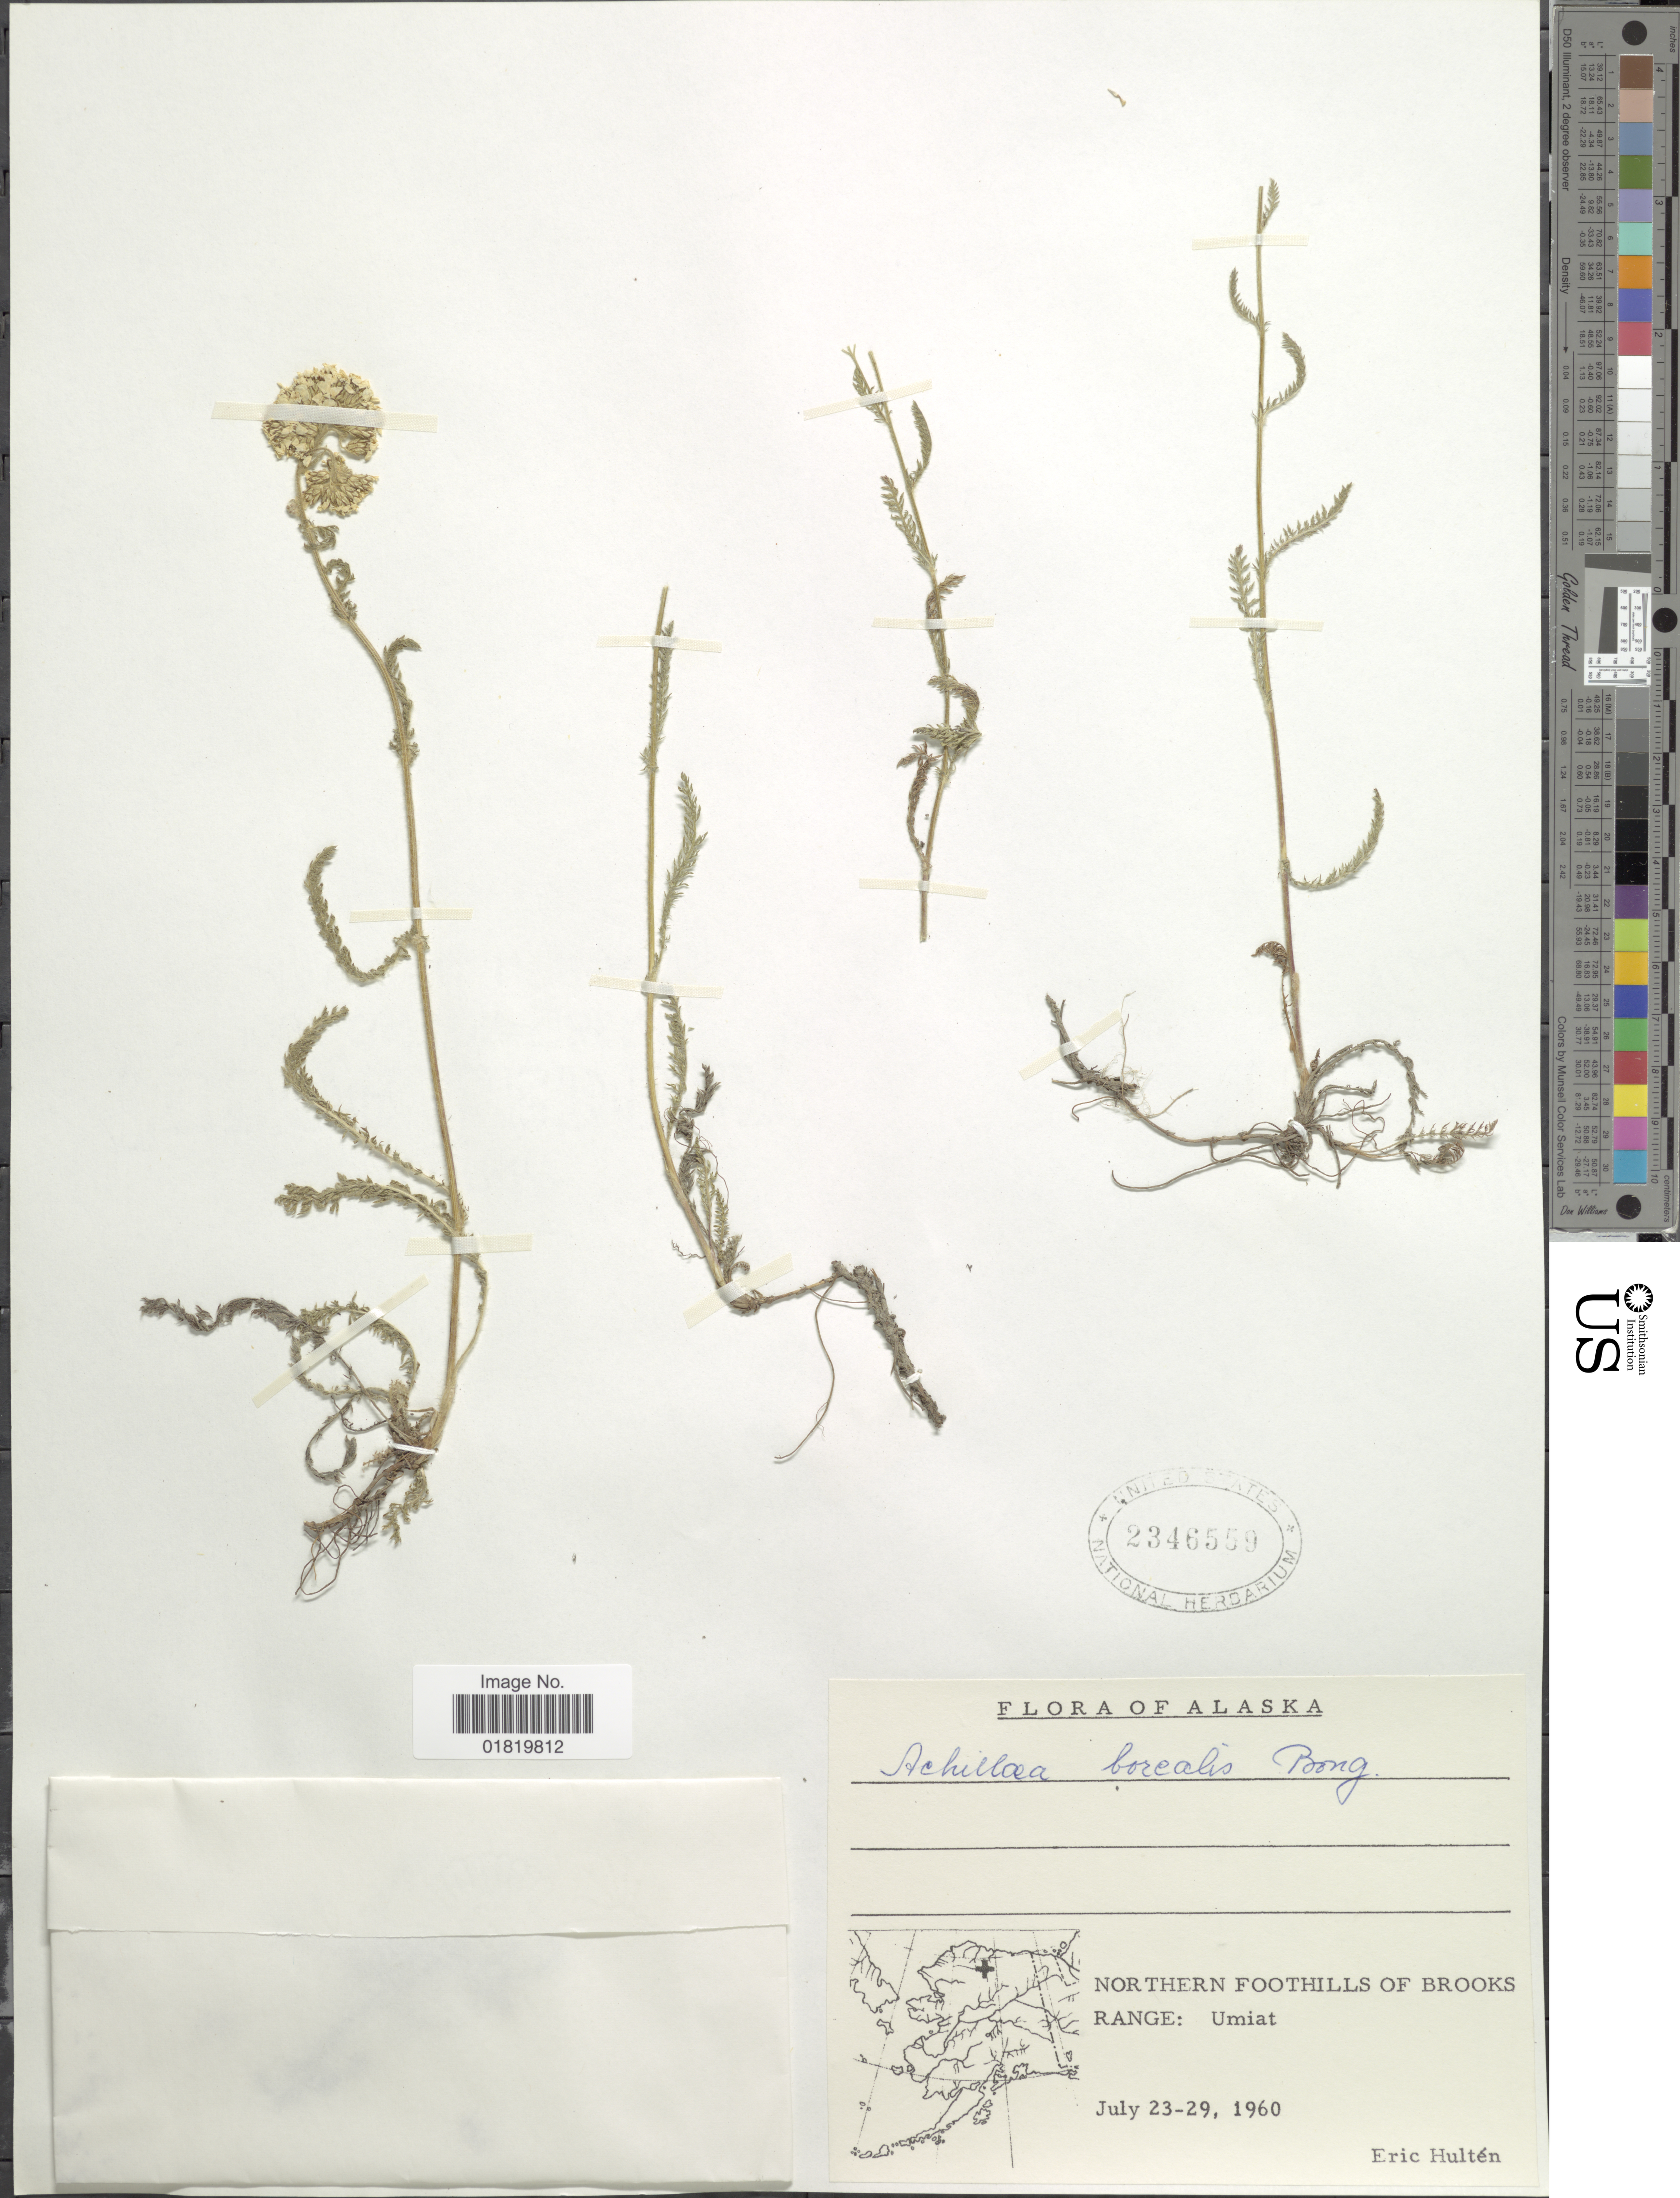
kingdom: Plantae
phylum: Tracheophyta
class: Magnoliopsida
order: Asterales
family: Asteraceae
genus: Achillea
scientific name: Achillea borealis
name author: Bong.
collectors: E. G. Hultén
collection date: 1960-07-23/1960-07-29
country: United States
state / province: Alaska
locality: Northern Foothills of Brooks Range: Umiat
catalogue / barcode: US 2346559